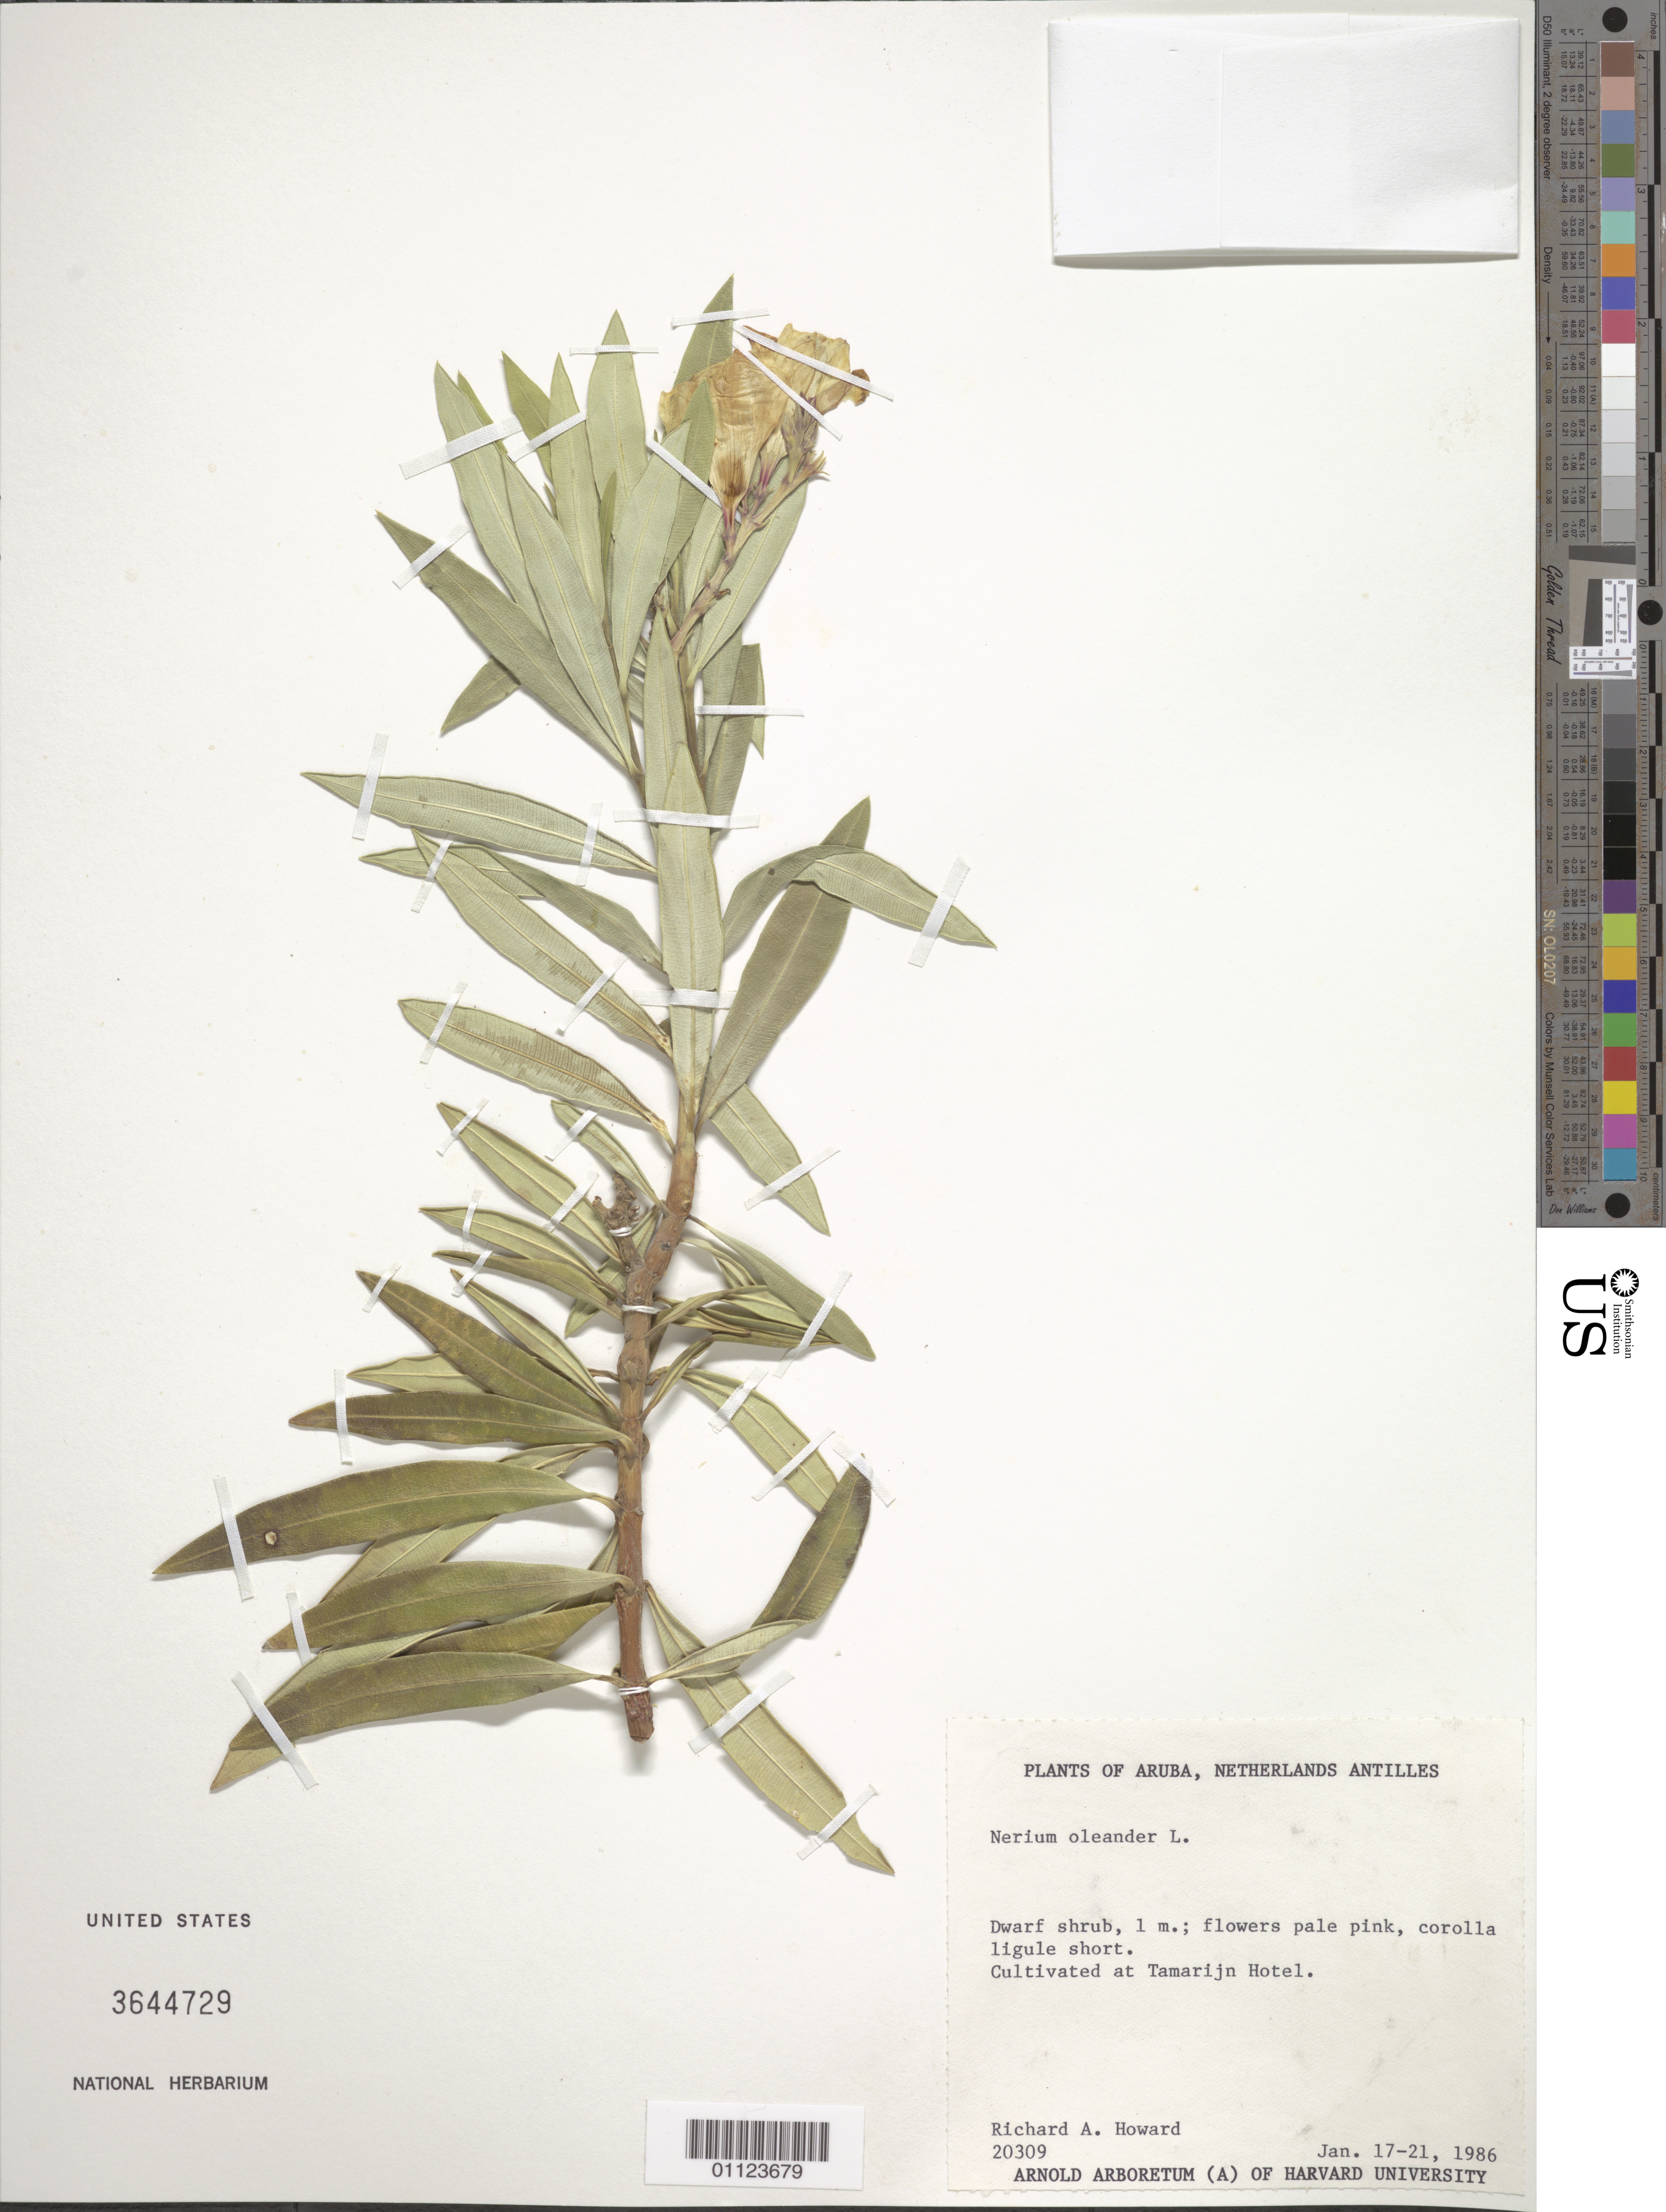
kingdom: Plantae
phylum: Tracheophyta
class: Magnoliopsida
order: Gentianales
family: Apocynaceae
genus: Nerium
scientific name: Nerium oleander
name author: L.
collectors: R. A. Howard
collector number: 20309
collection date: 1986-01-17/1986-01-21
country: Aruba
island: Aruba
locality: Tamarijn Hotel.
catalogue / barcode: US 3644729